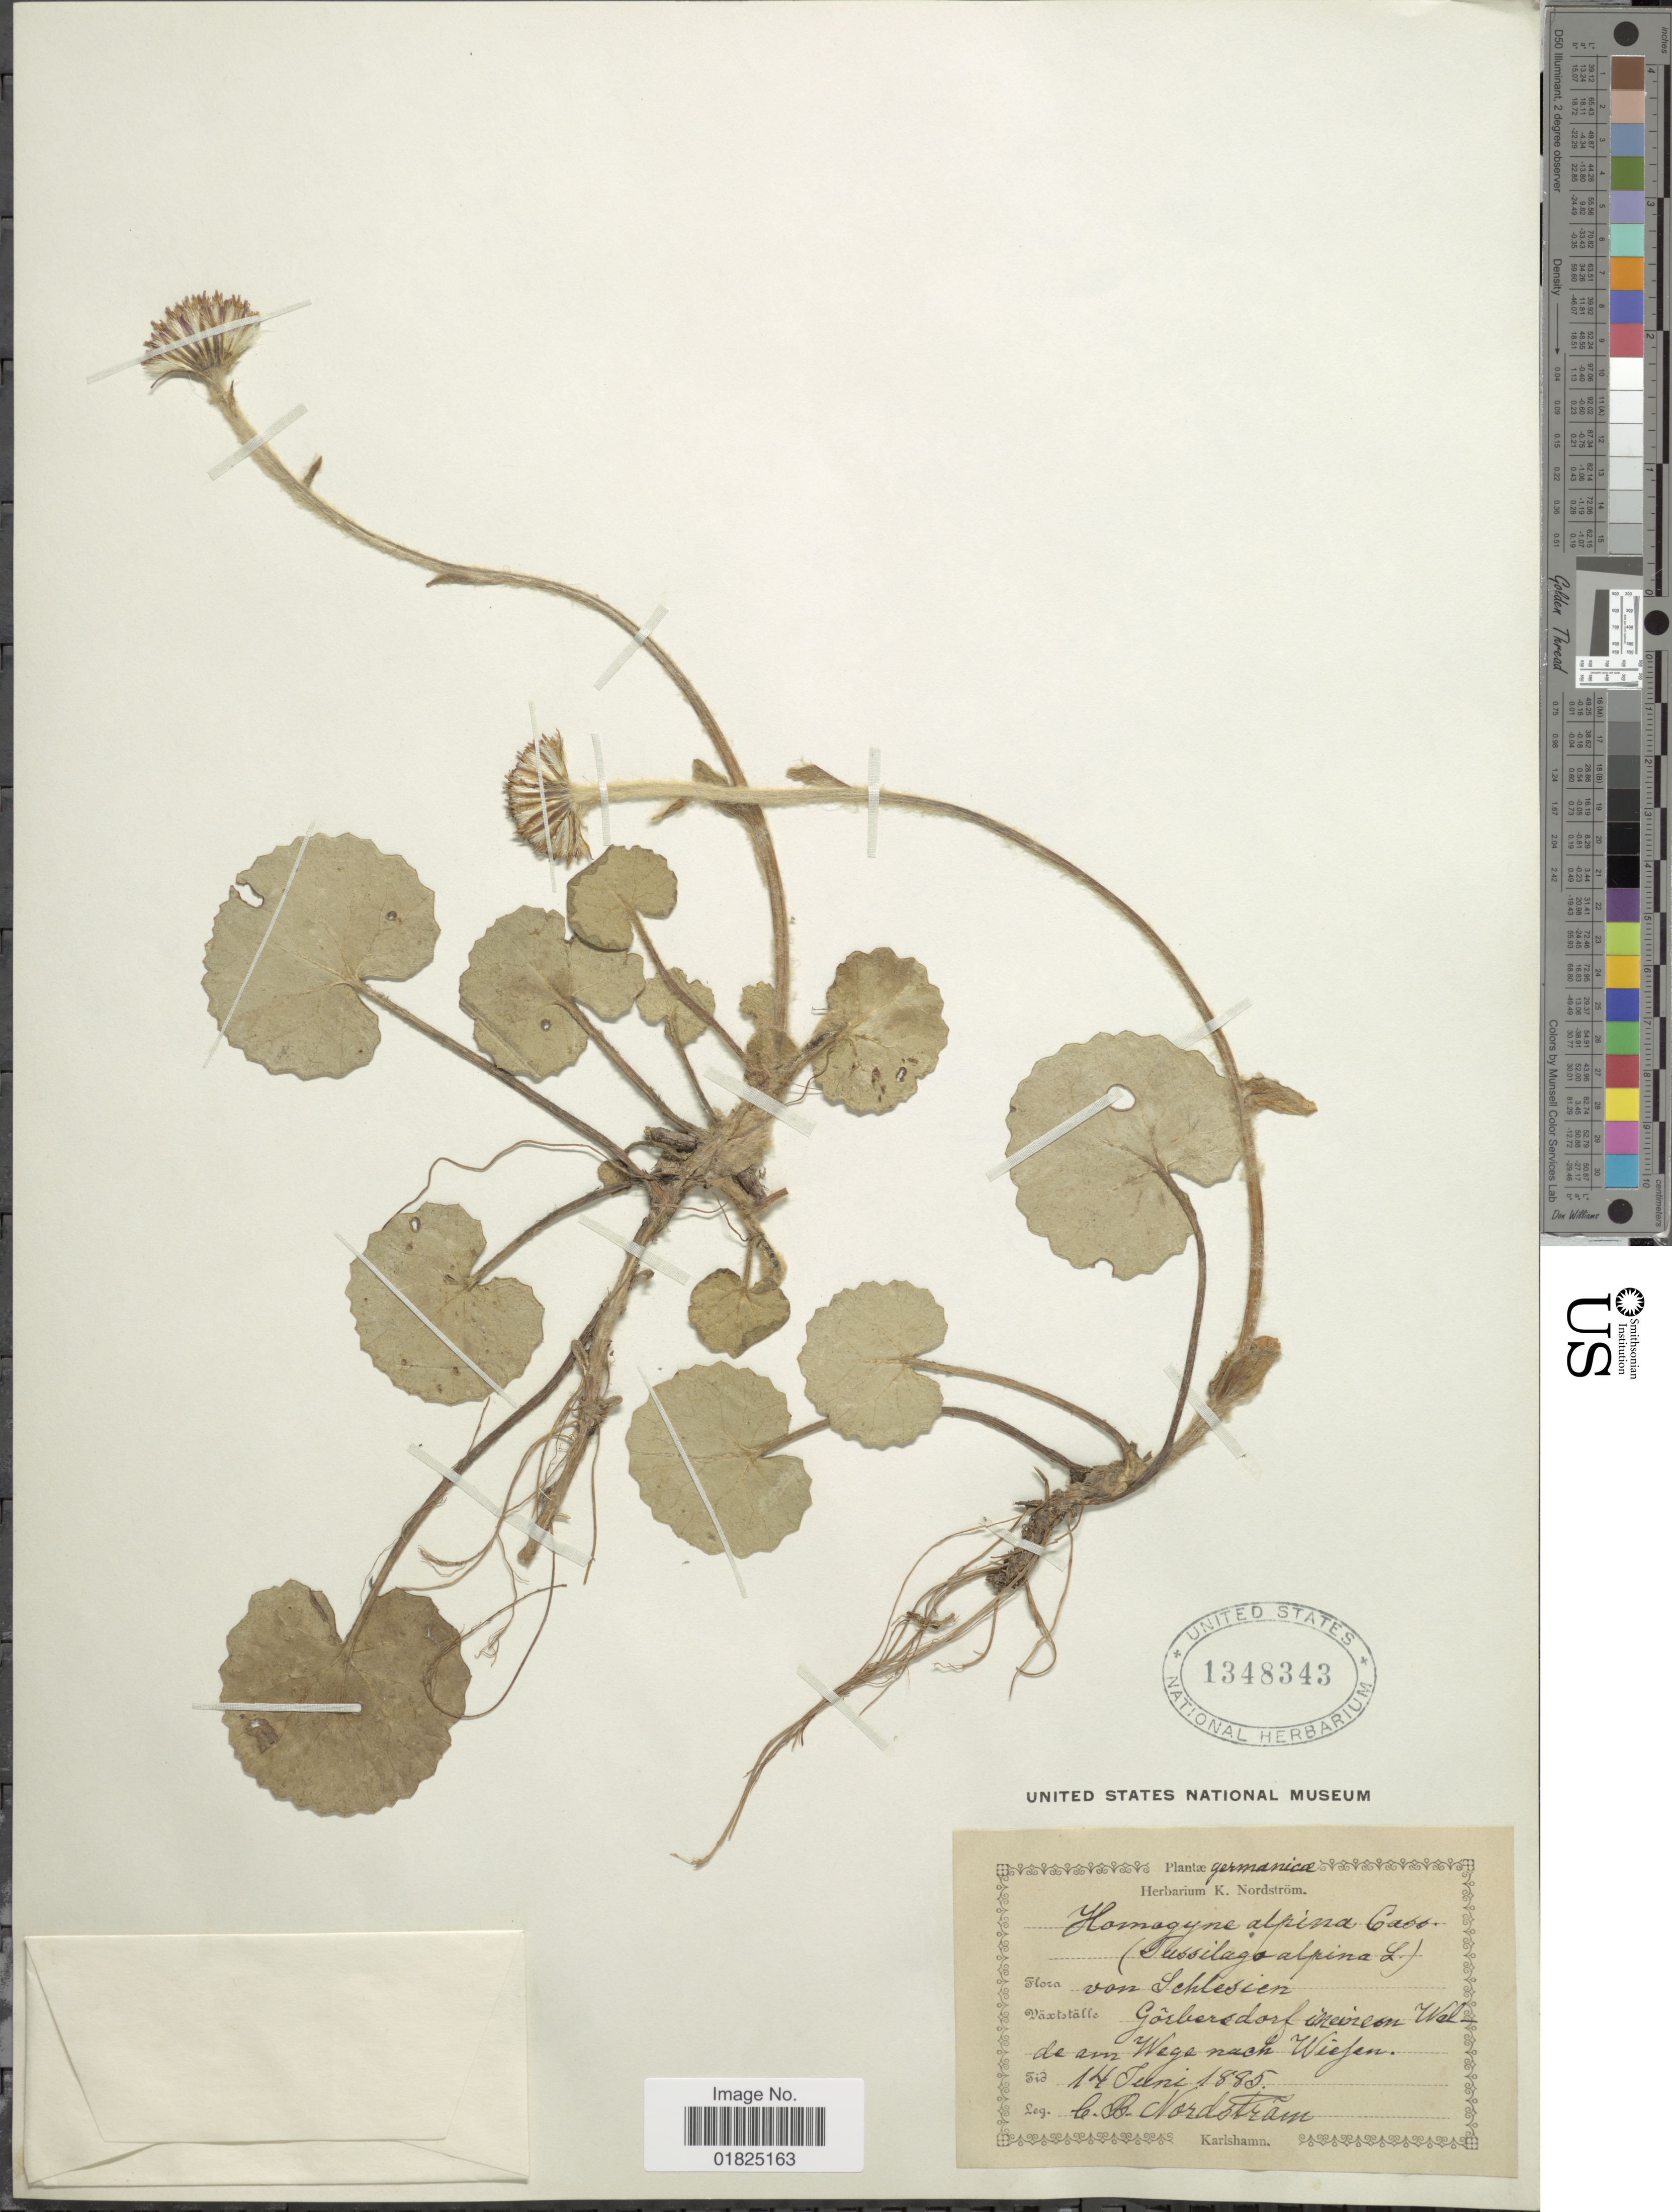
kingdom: Plantae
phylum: Tracheophyta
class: Magnoliopsida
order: Asterales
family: Asteraceae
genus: Homogyne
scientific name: Homogyne alpina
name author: (L.) Cass.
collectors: C. Nordstram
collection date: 1885-06-14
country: Germany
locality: Görbersdorf [illegible text] Walde am Wege nach Wiesen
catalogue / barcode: US 1348343